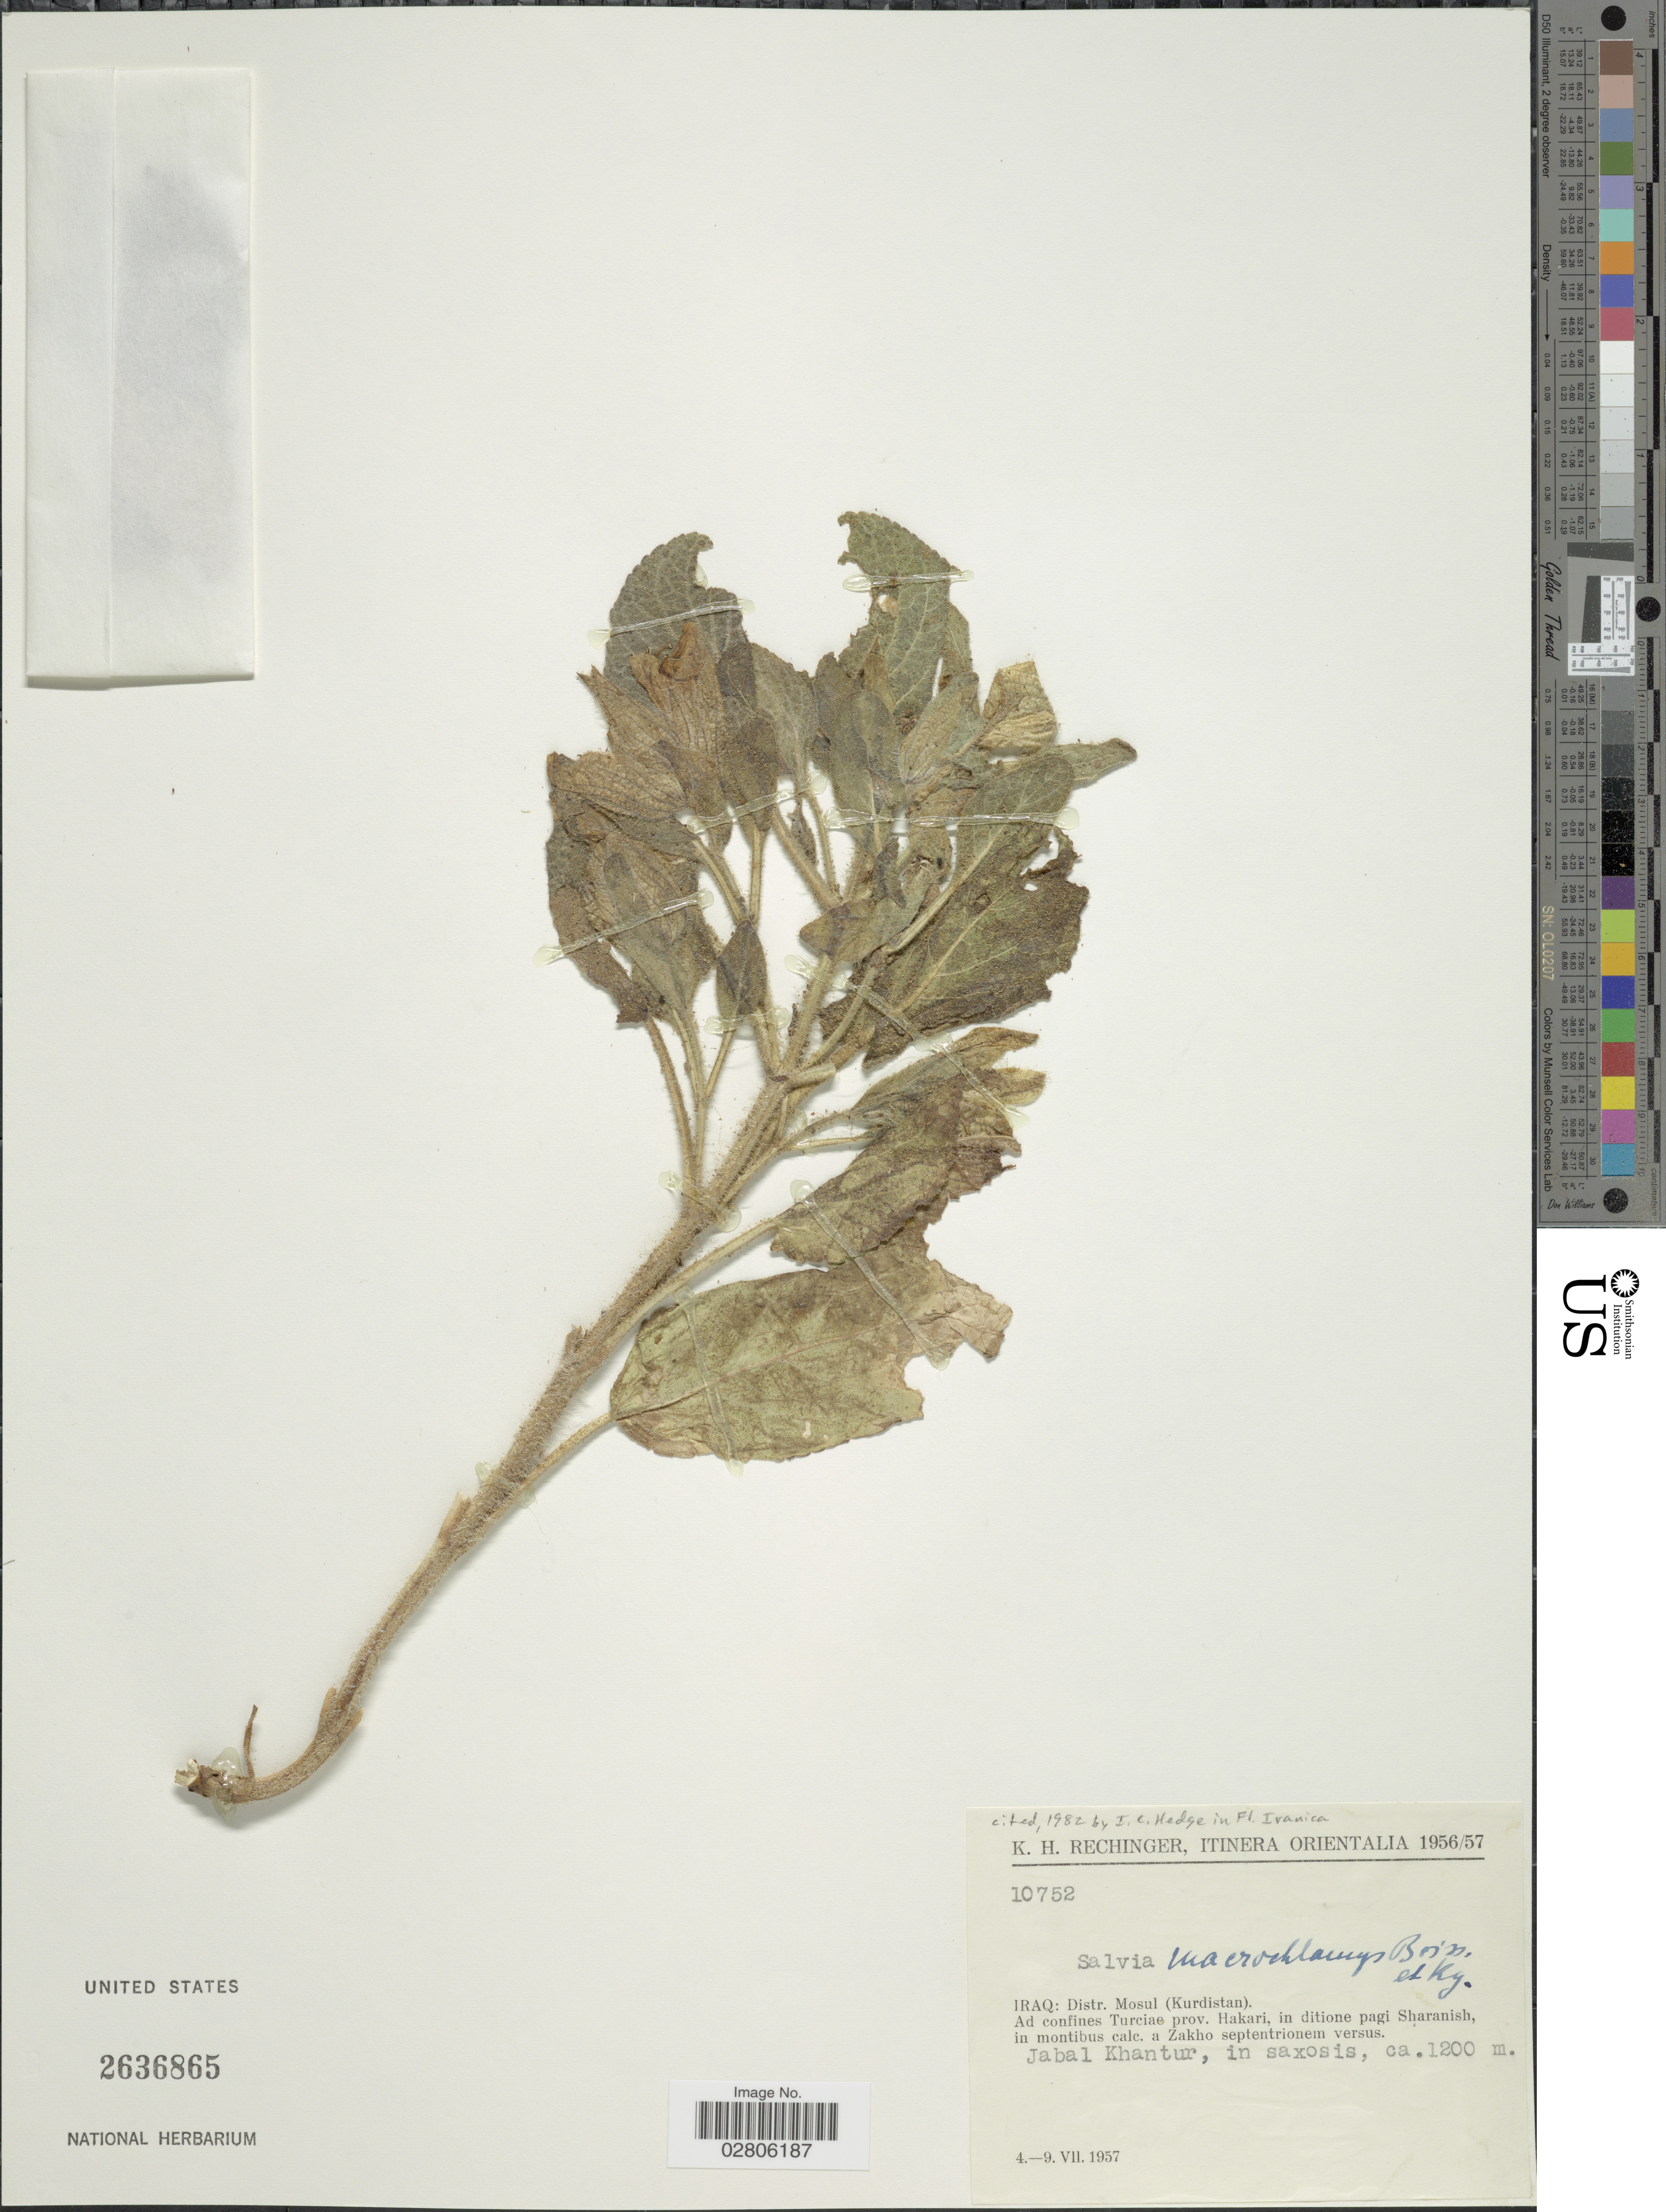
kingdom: Plantae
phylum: Tracheophyta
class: Magnoliopsida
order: Lamiales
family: Lamiaceae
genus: Salvia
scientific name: Salvia macrochlamys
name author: Boiss. & Kotschy in Boiss.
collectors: K. H. Rechinger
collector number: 10752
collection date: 1957-07-04/1957-07-09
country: Iran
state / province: Kurdistan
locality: Distr. Mosul, Ad confines Turciae prov. Hakari, in ditione pagi Sharanish, in montibus calc. a Zakho septentrionem versus, Jabal Khantur, in saxosis.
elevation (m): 1200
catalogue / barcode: US 2636865